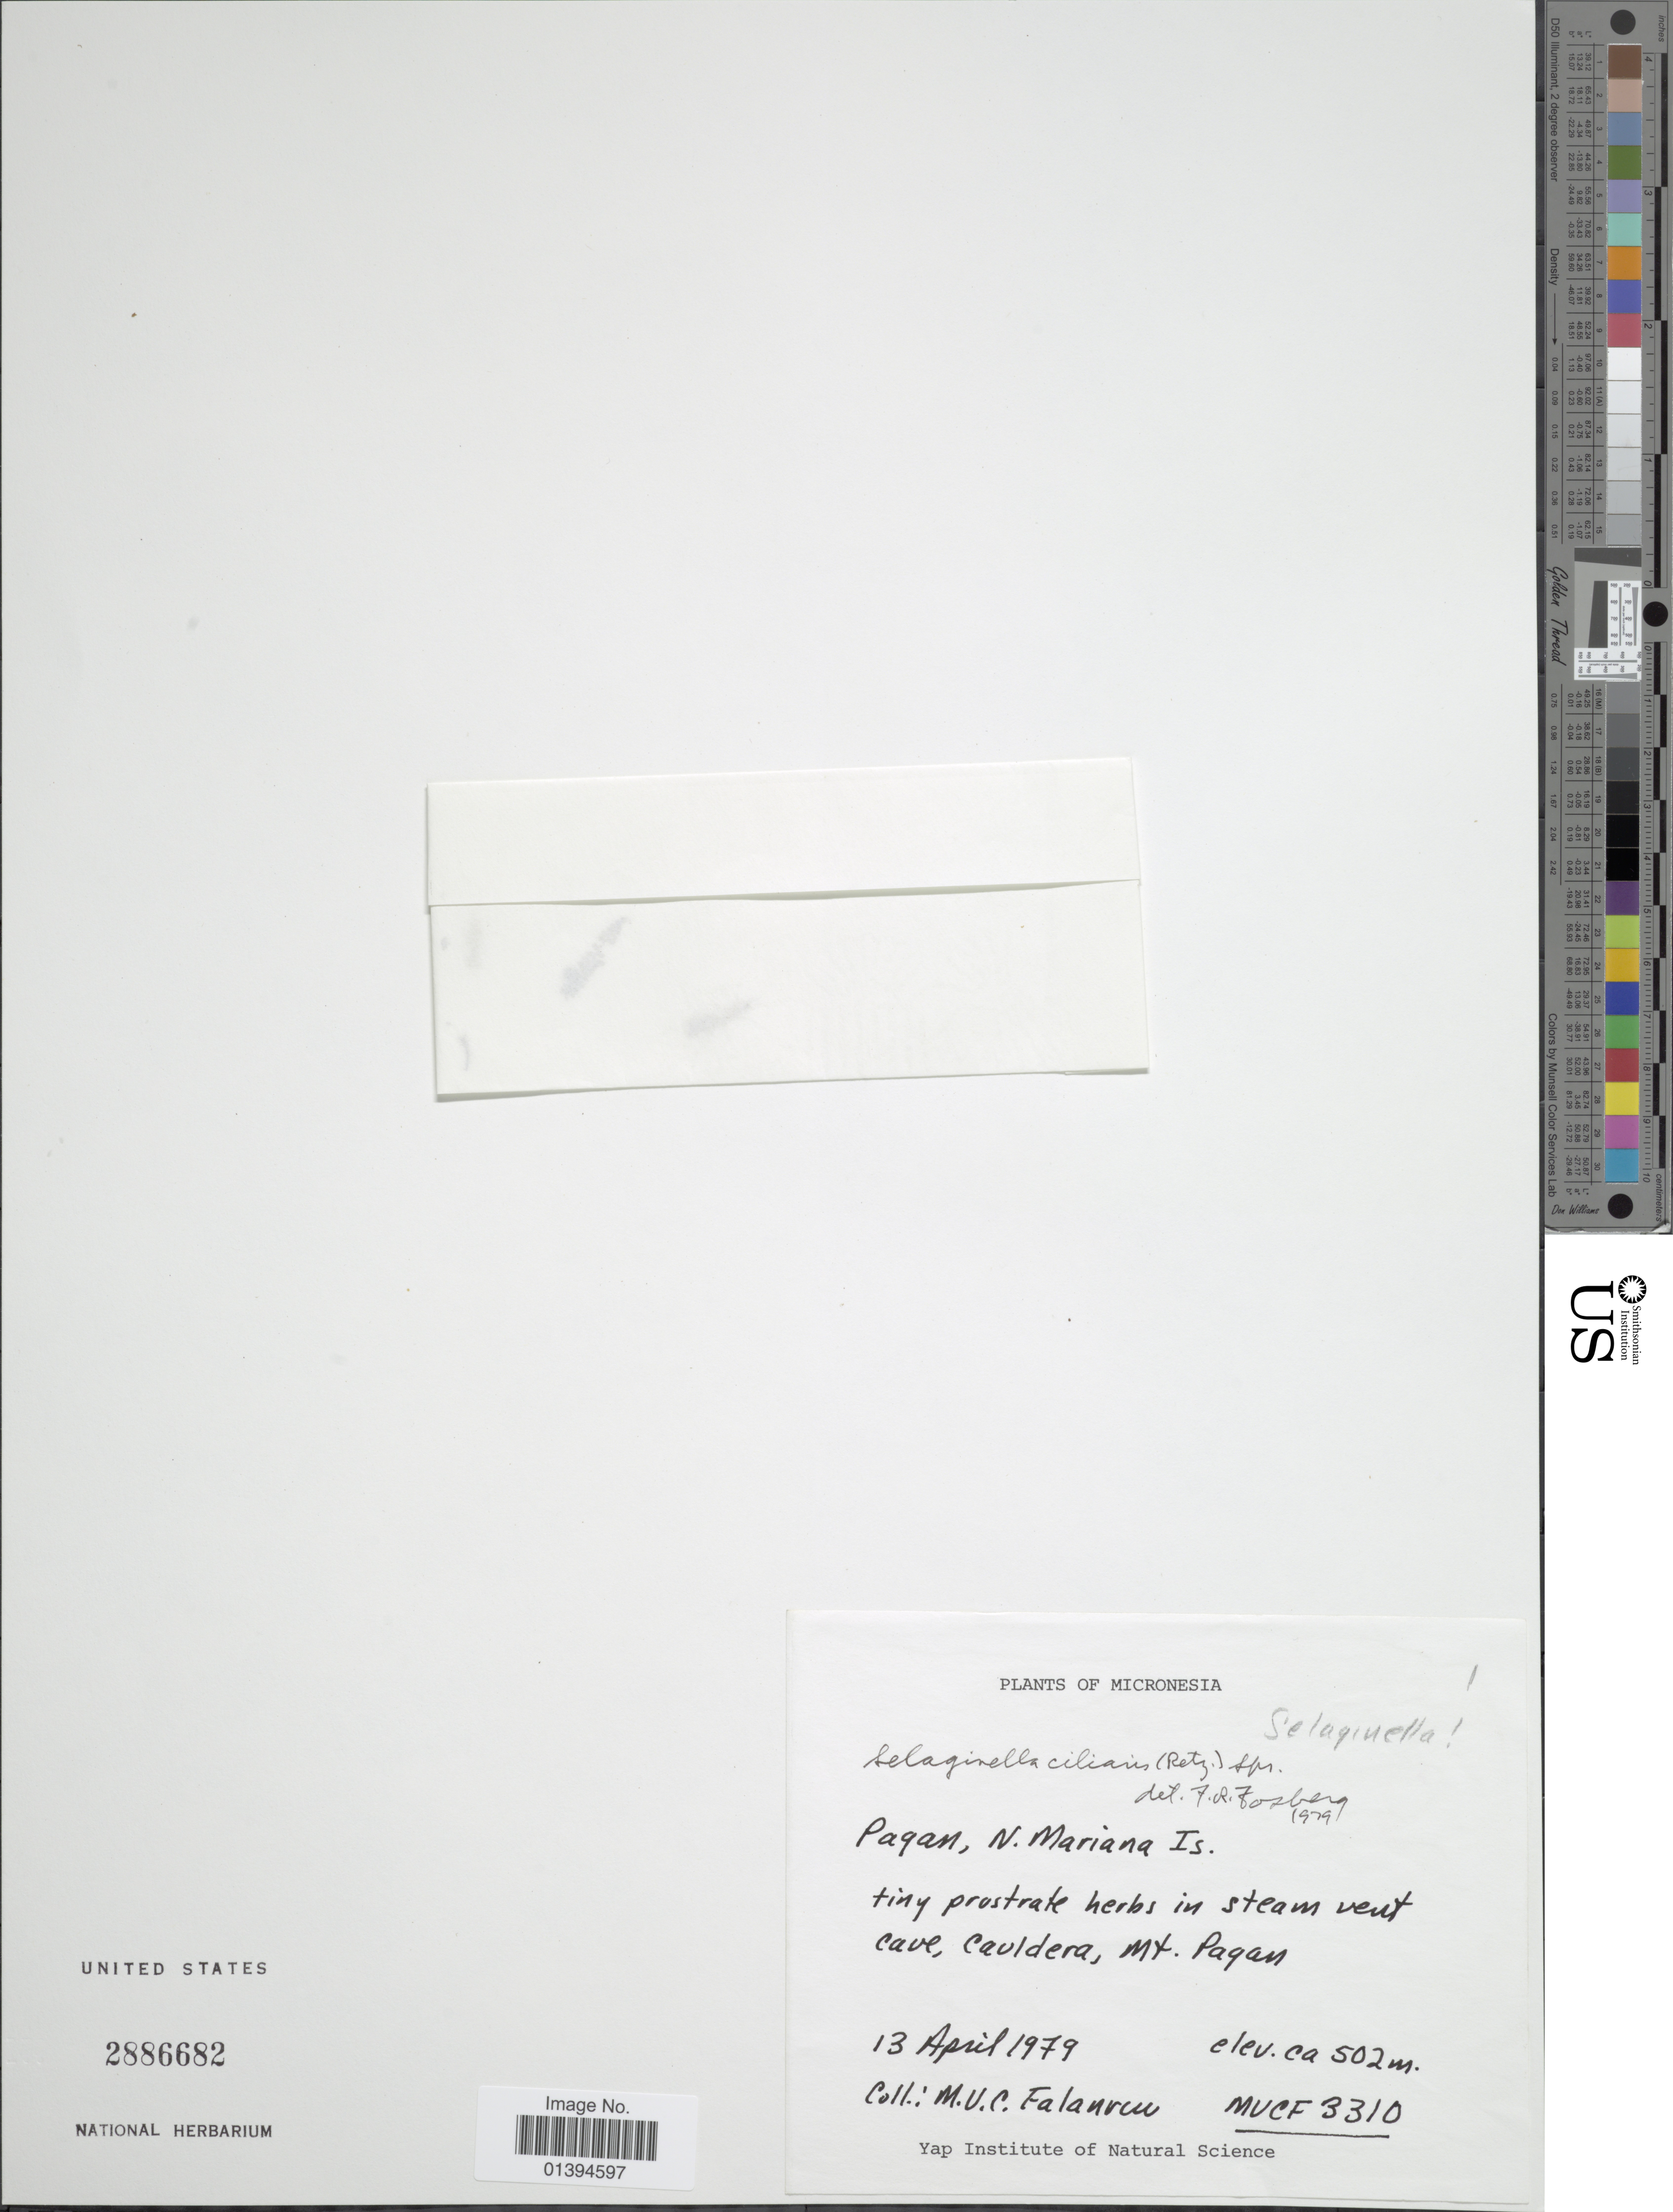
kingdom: Plantae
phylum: Tracheophyta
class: Lycopodiopsida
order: Selaginellales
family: Selaginellaceae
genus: Selaginella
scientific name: Selaginella ciliaris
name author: (Retz.) Spring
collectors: M. V. Falanruw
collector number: MVCF 3310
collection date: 1979-04-13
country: Micronesia, Federated States of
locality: Pagan, N. Mariana Is., Cauldera, Mt. Pagan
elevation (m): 502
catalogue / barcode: US 2886682